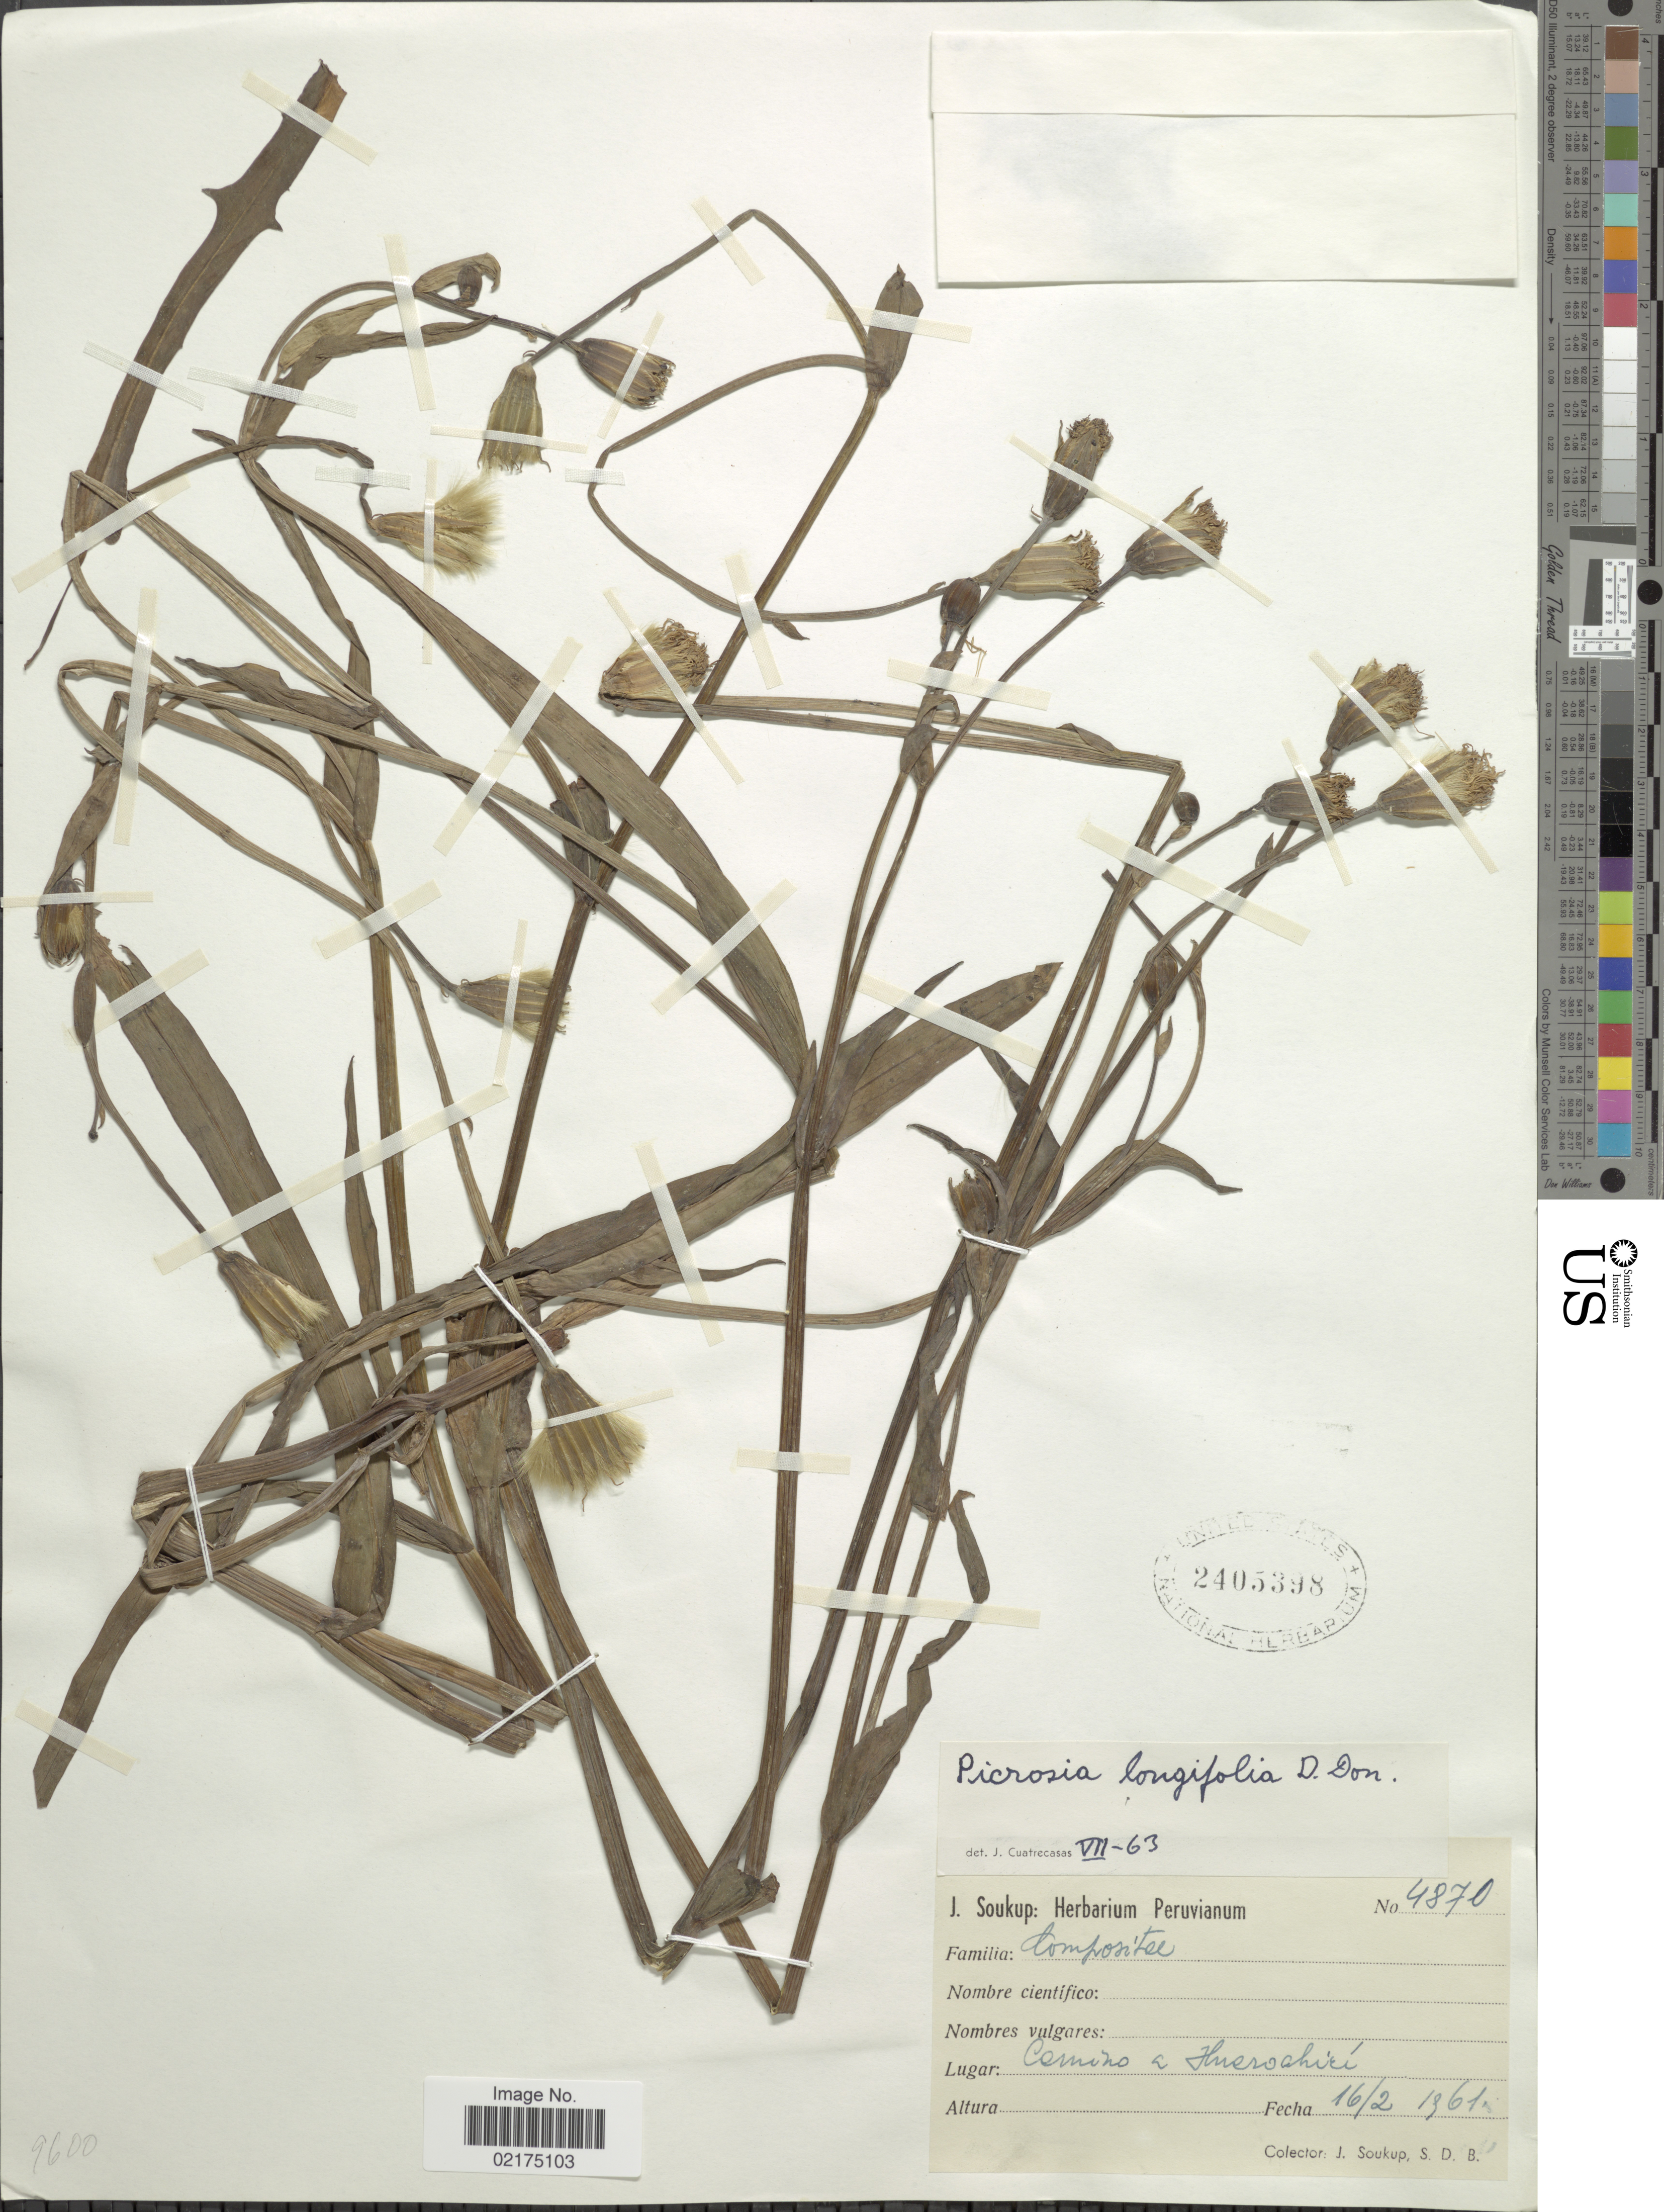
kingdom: Plantae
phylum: Tracheophyta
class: Magnoliopsida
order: Asterales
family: Asteraceae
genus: Picrosia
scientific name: Picrosia longifolia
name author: D. Don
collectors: J. Soukup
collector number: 4870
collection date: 1961-02-16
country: Peru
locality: Camino a Huarochirí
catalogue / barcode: US 2405398